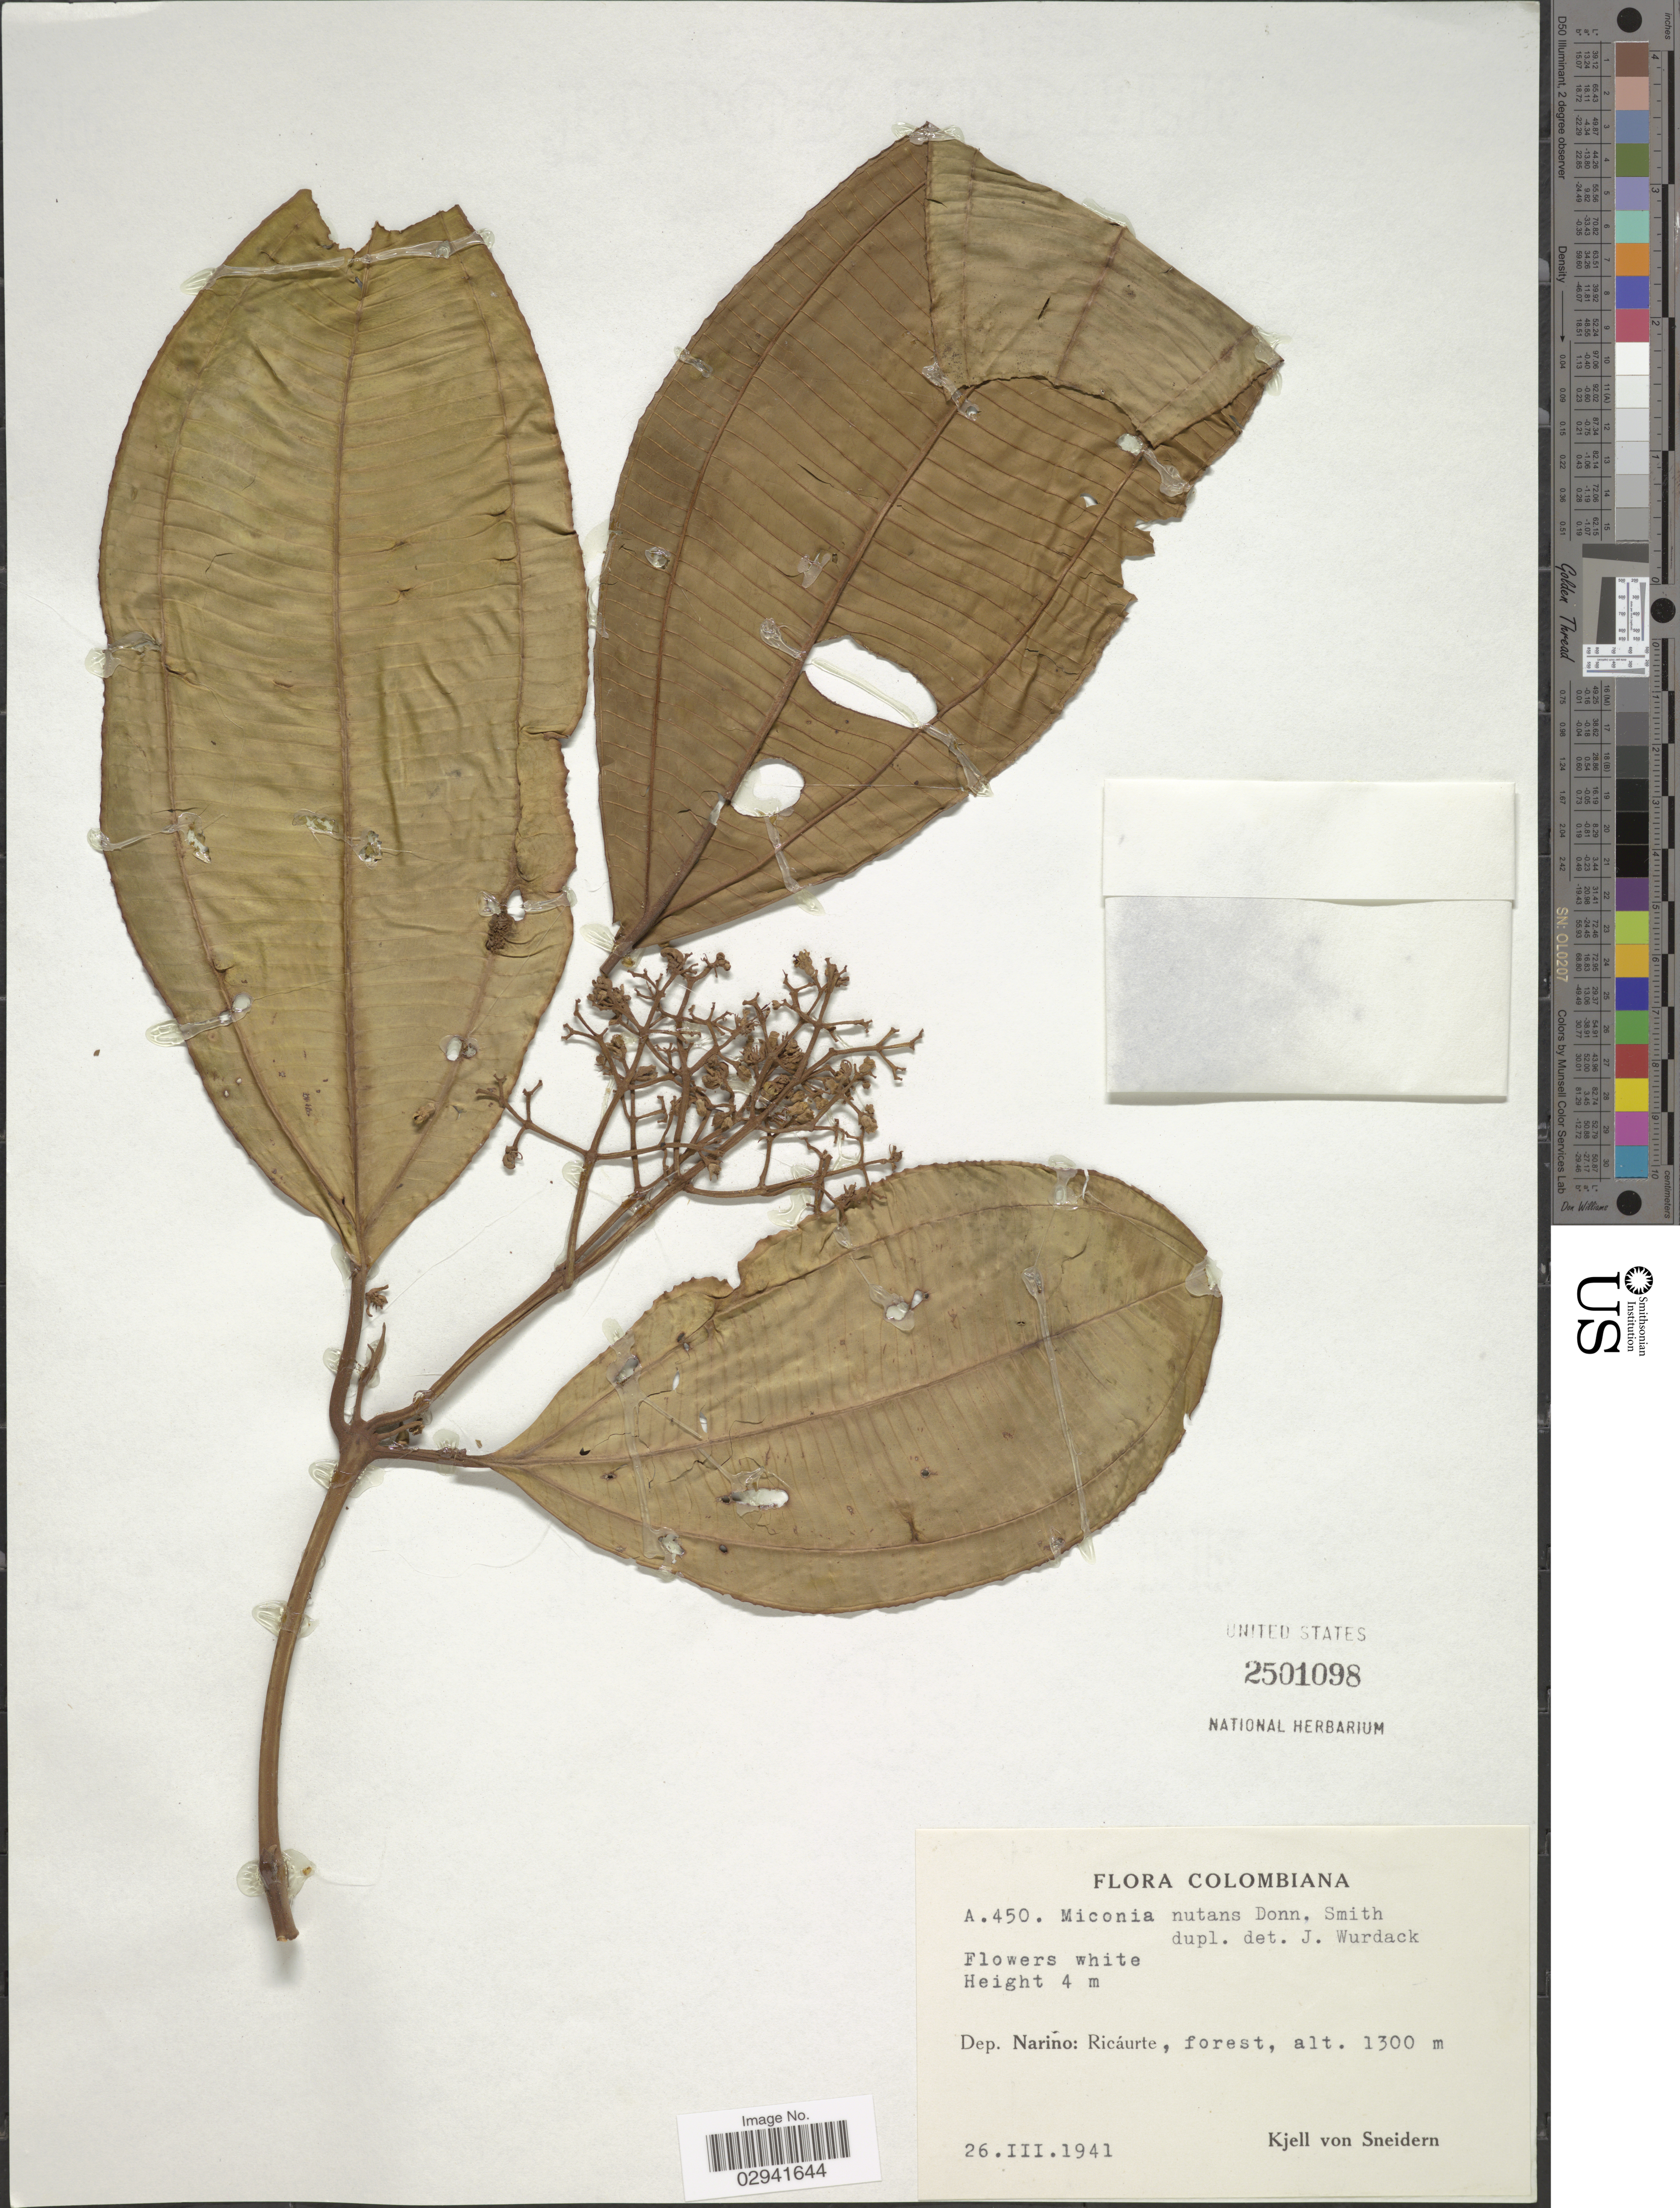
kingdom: Plantae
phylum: Tracheophyta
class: Magnoliopsida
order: Myrtales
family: Melastomataceae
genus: Miconia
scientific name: Miconia nutans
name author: Donn. Sm.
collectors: K. von Sneidern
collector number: A.450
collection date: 1941-03-26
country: Colombia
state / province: Nariño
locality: Dep. Nariño: Ricáurte, forest.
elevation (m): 1300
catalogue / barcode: US 2501098